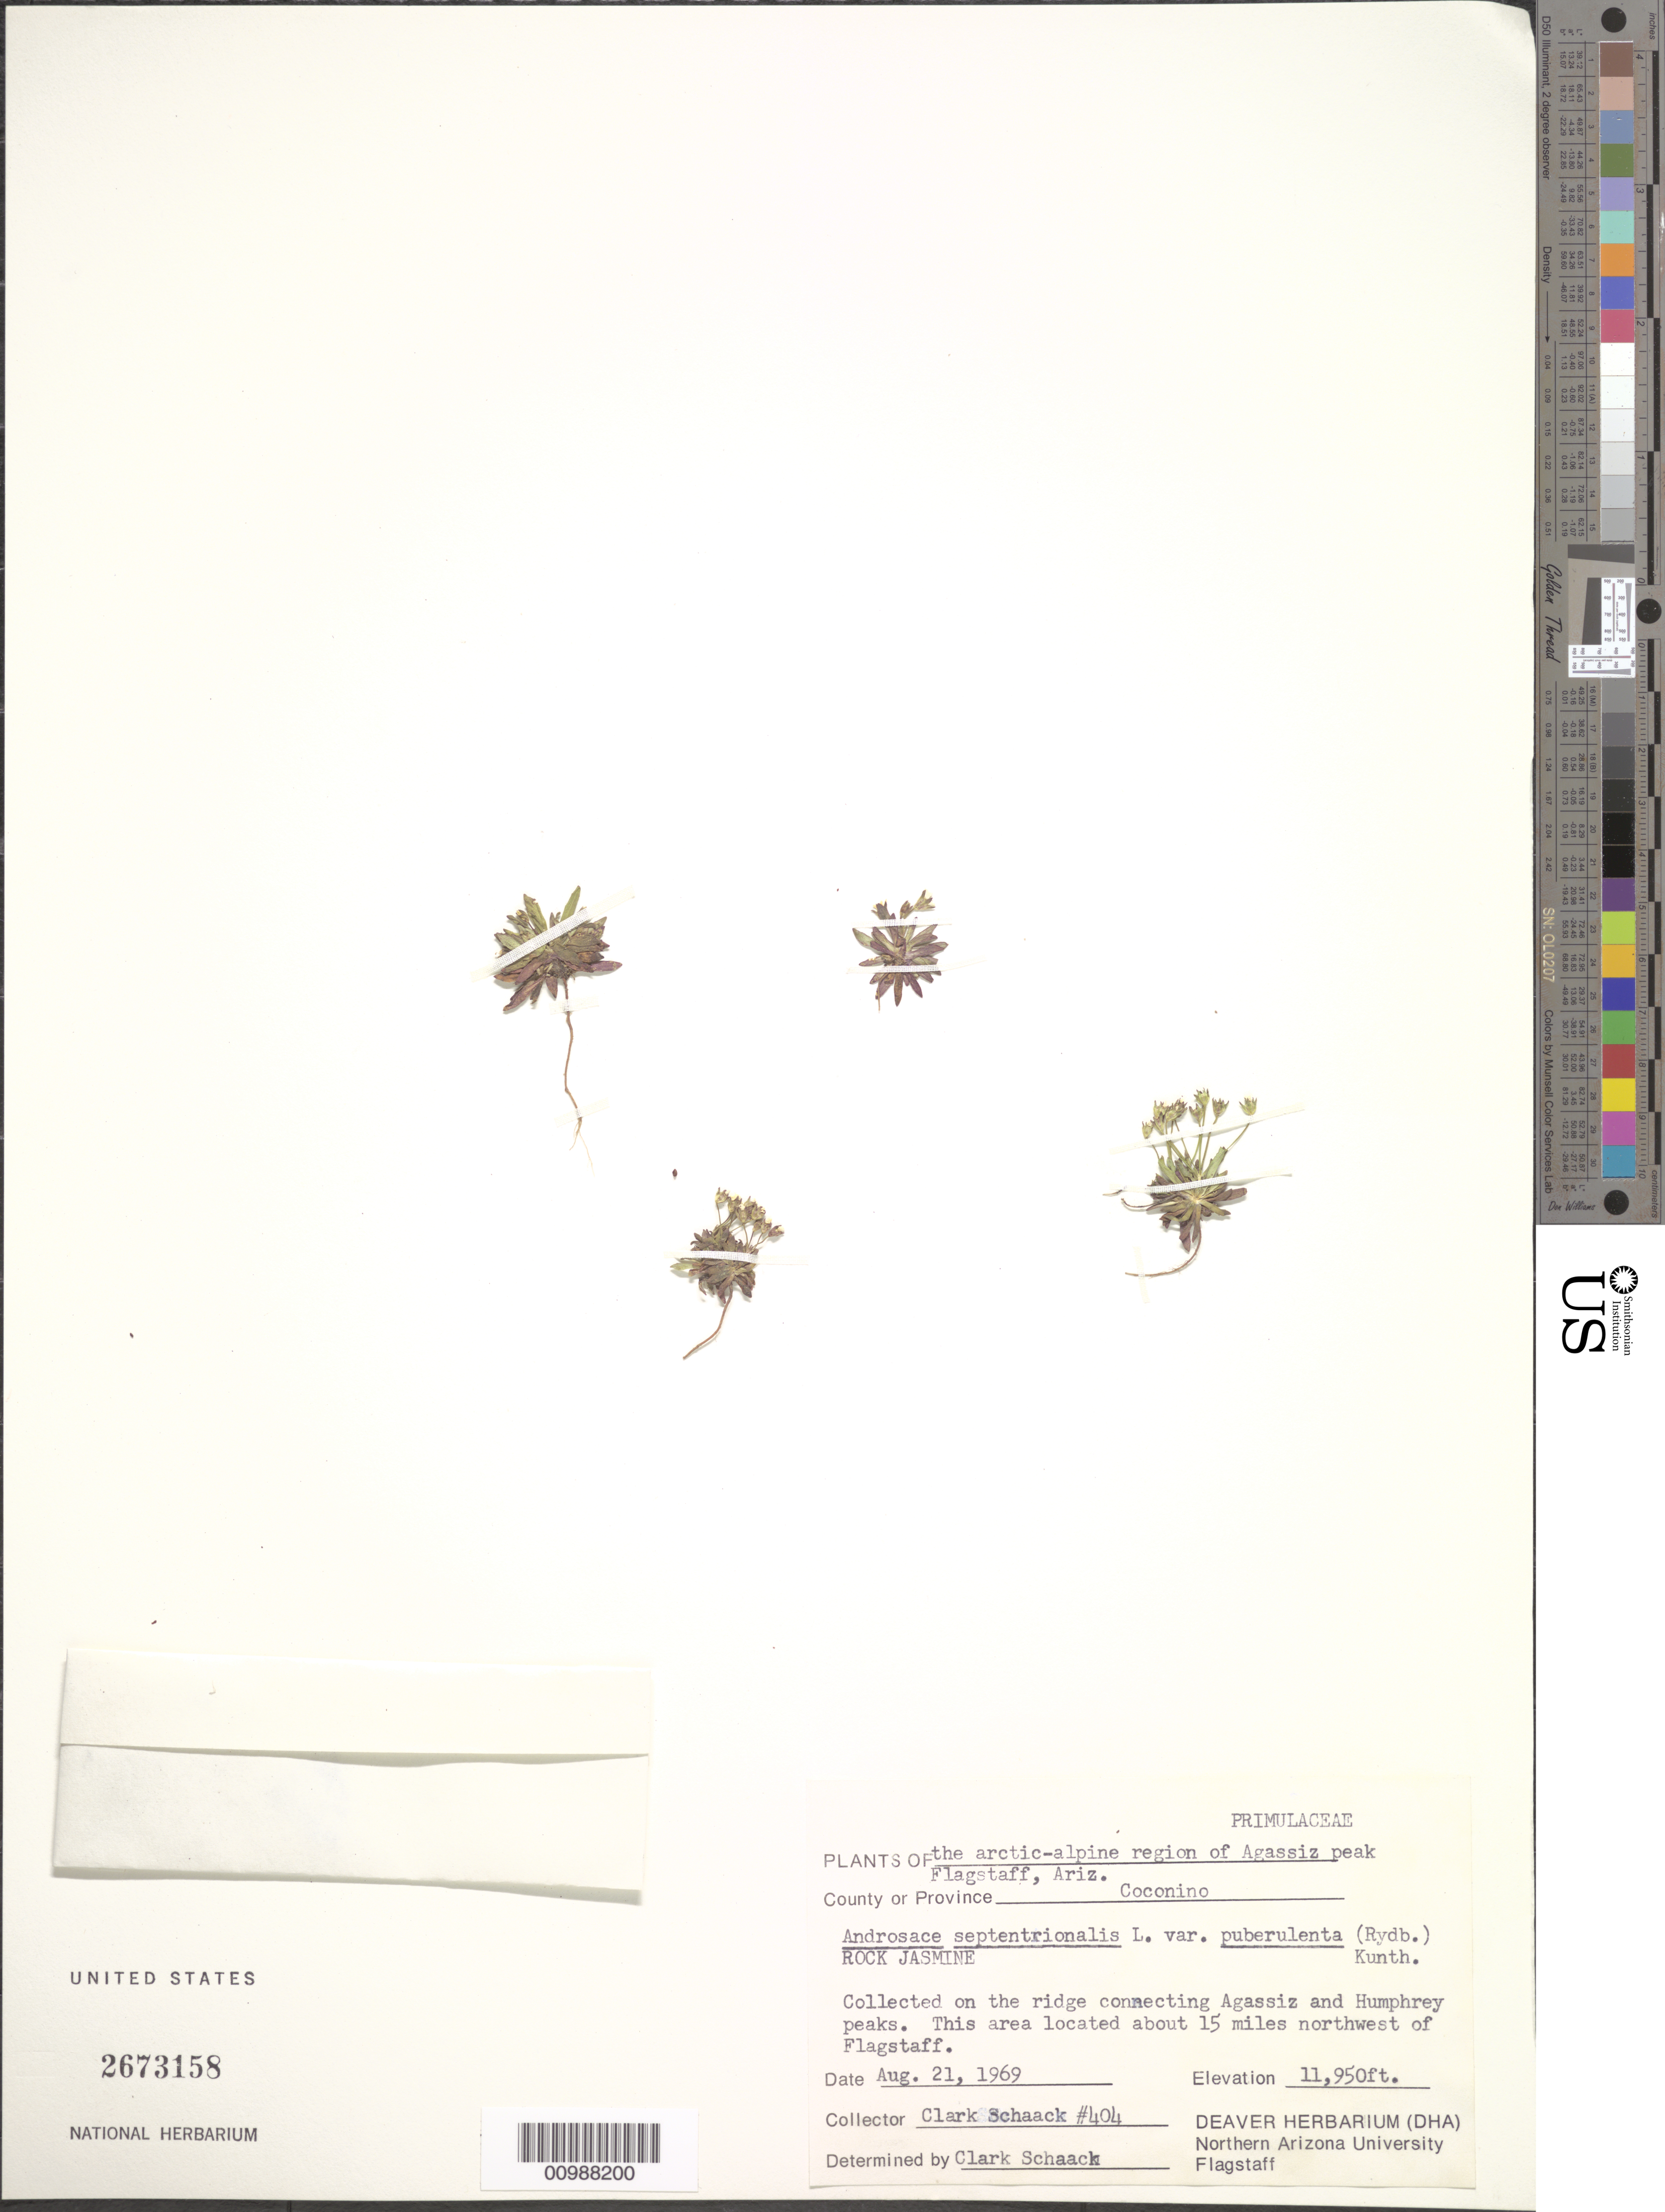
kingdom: Plantae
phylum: Tracheophyta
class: Magnoliopsida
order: Ericales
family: Primulaceae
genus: Androsace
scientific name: Androsace septentrionalis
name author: L.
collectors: C. Schaack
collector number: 404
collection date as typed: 21 Aug 1969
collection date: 1969-08-21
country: United States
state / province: Arizona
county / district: Coconino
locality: Collected on the ridge connecting Agassiz and Humphrey peaks. This area located about 15 miles northwest of Flagstaff.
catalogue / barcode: US 2673158